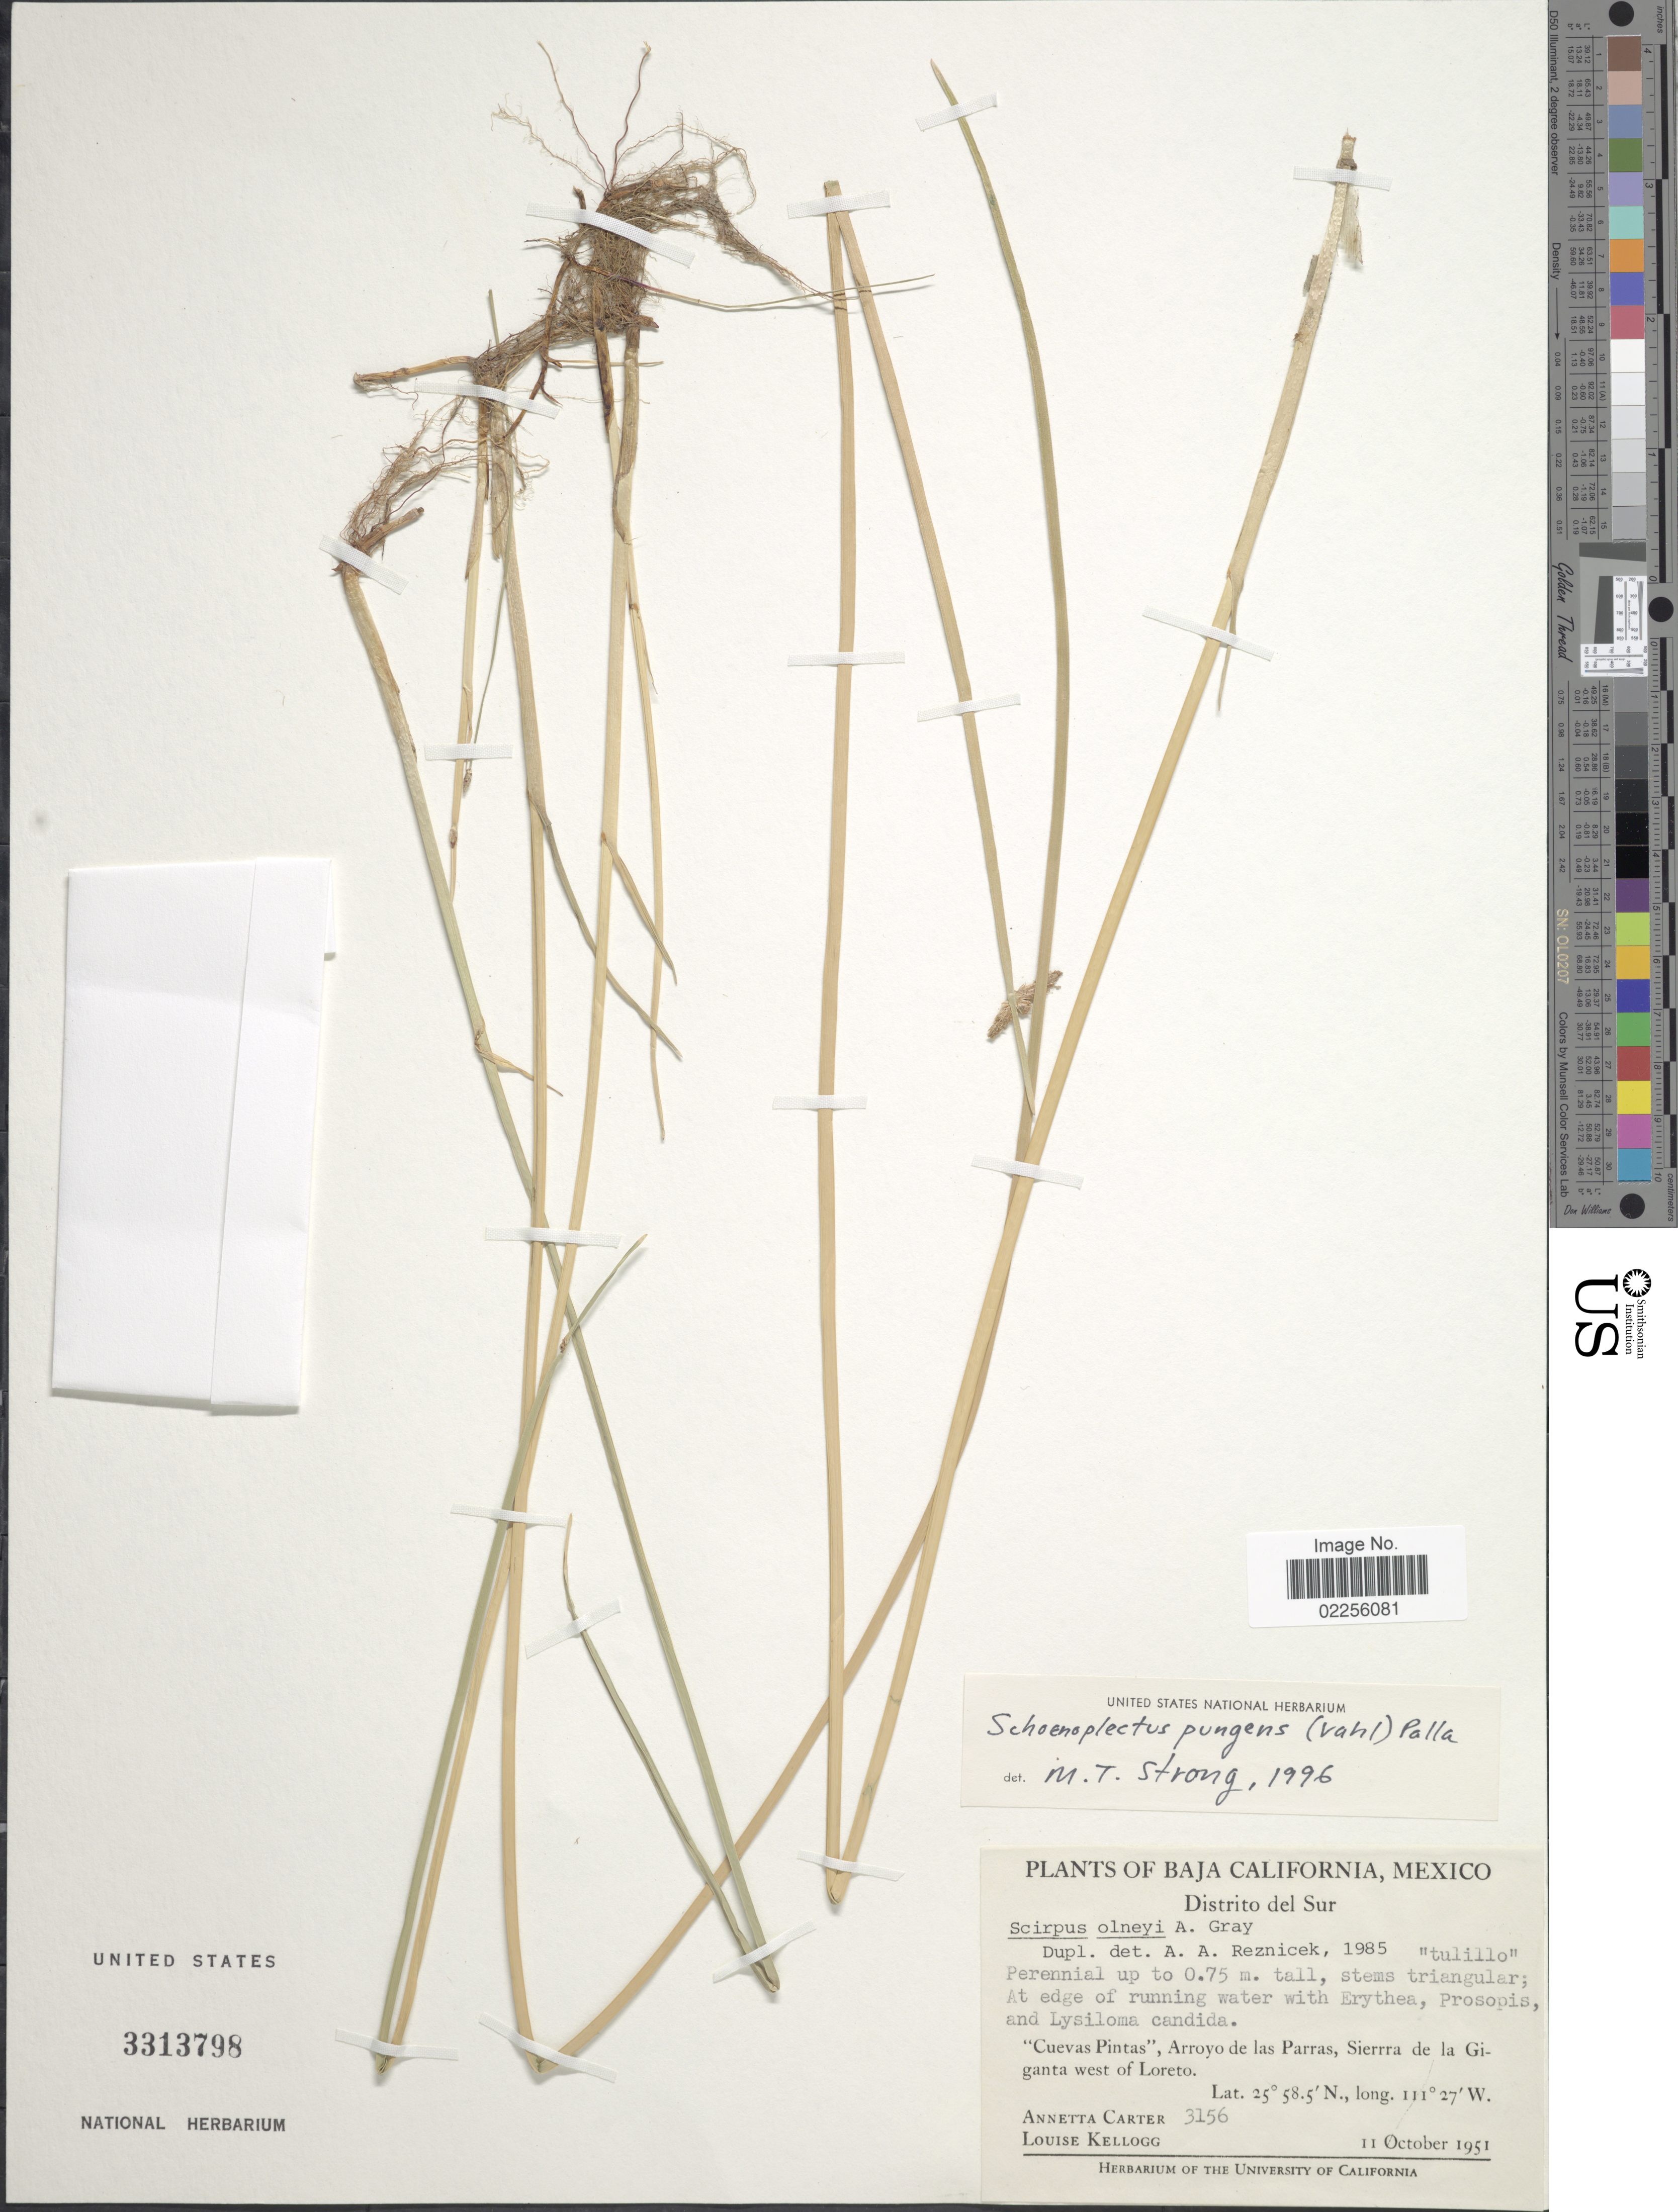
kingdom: Plantae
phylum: Tracheophyta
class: Liliopsida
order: Poales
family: Cyperaceae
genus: Schoenoplectus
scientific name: Schoenoplectus pungens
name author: (Vahl) Palla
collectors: A. Carter & L. Kellogg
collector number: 3156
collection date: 1951-10-11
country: Mexico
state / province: Baja California Sur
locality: Distrito del Sur, 'Cuevas Pintas', Arroyo de las Parras, Sierra de la Giganta west of Loreto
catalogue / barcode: US 3313798